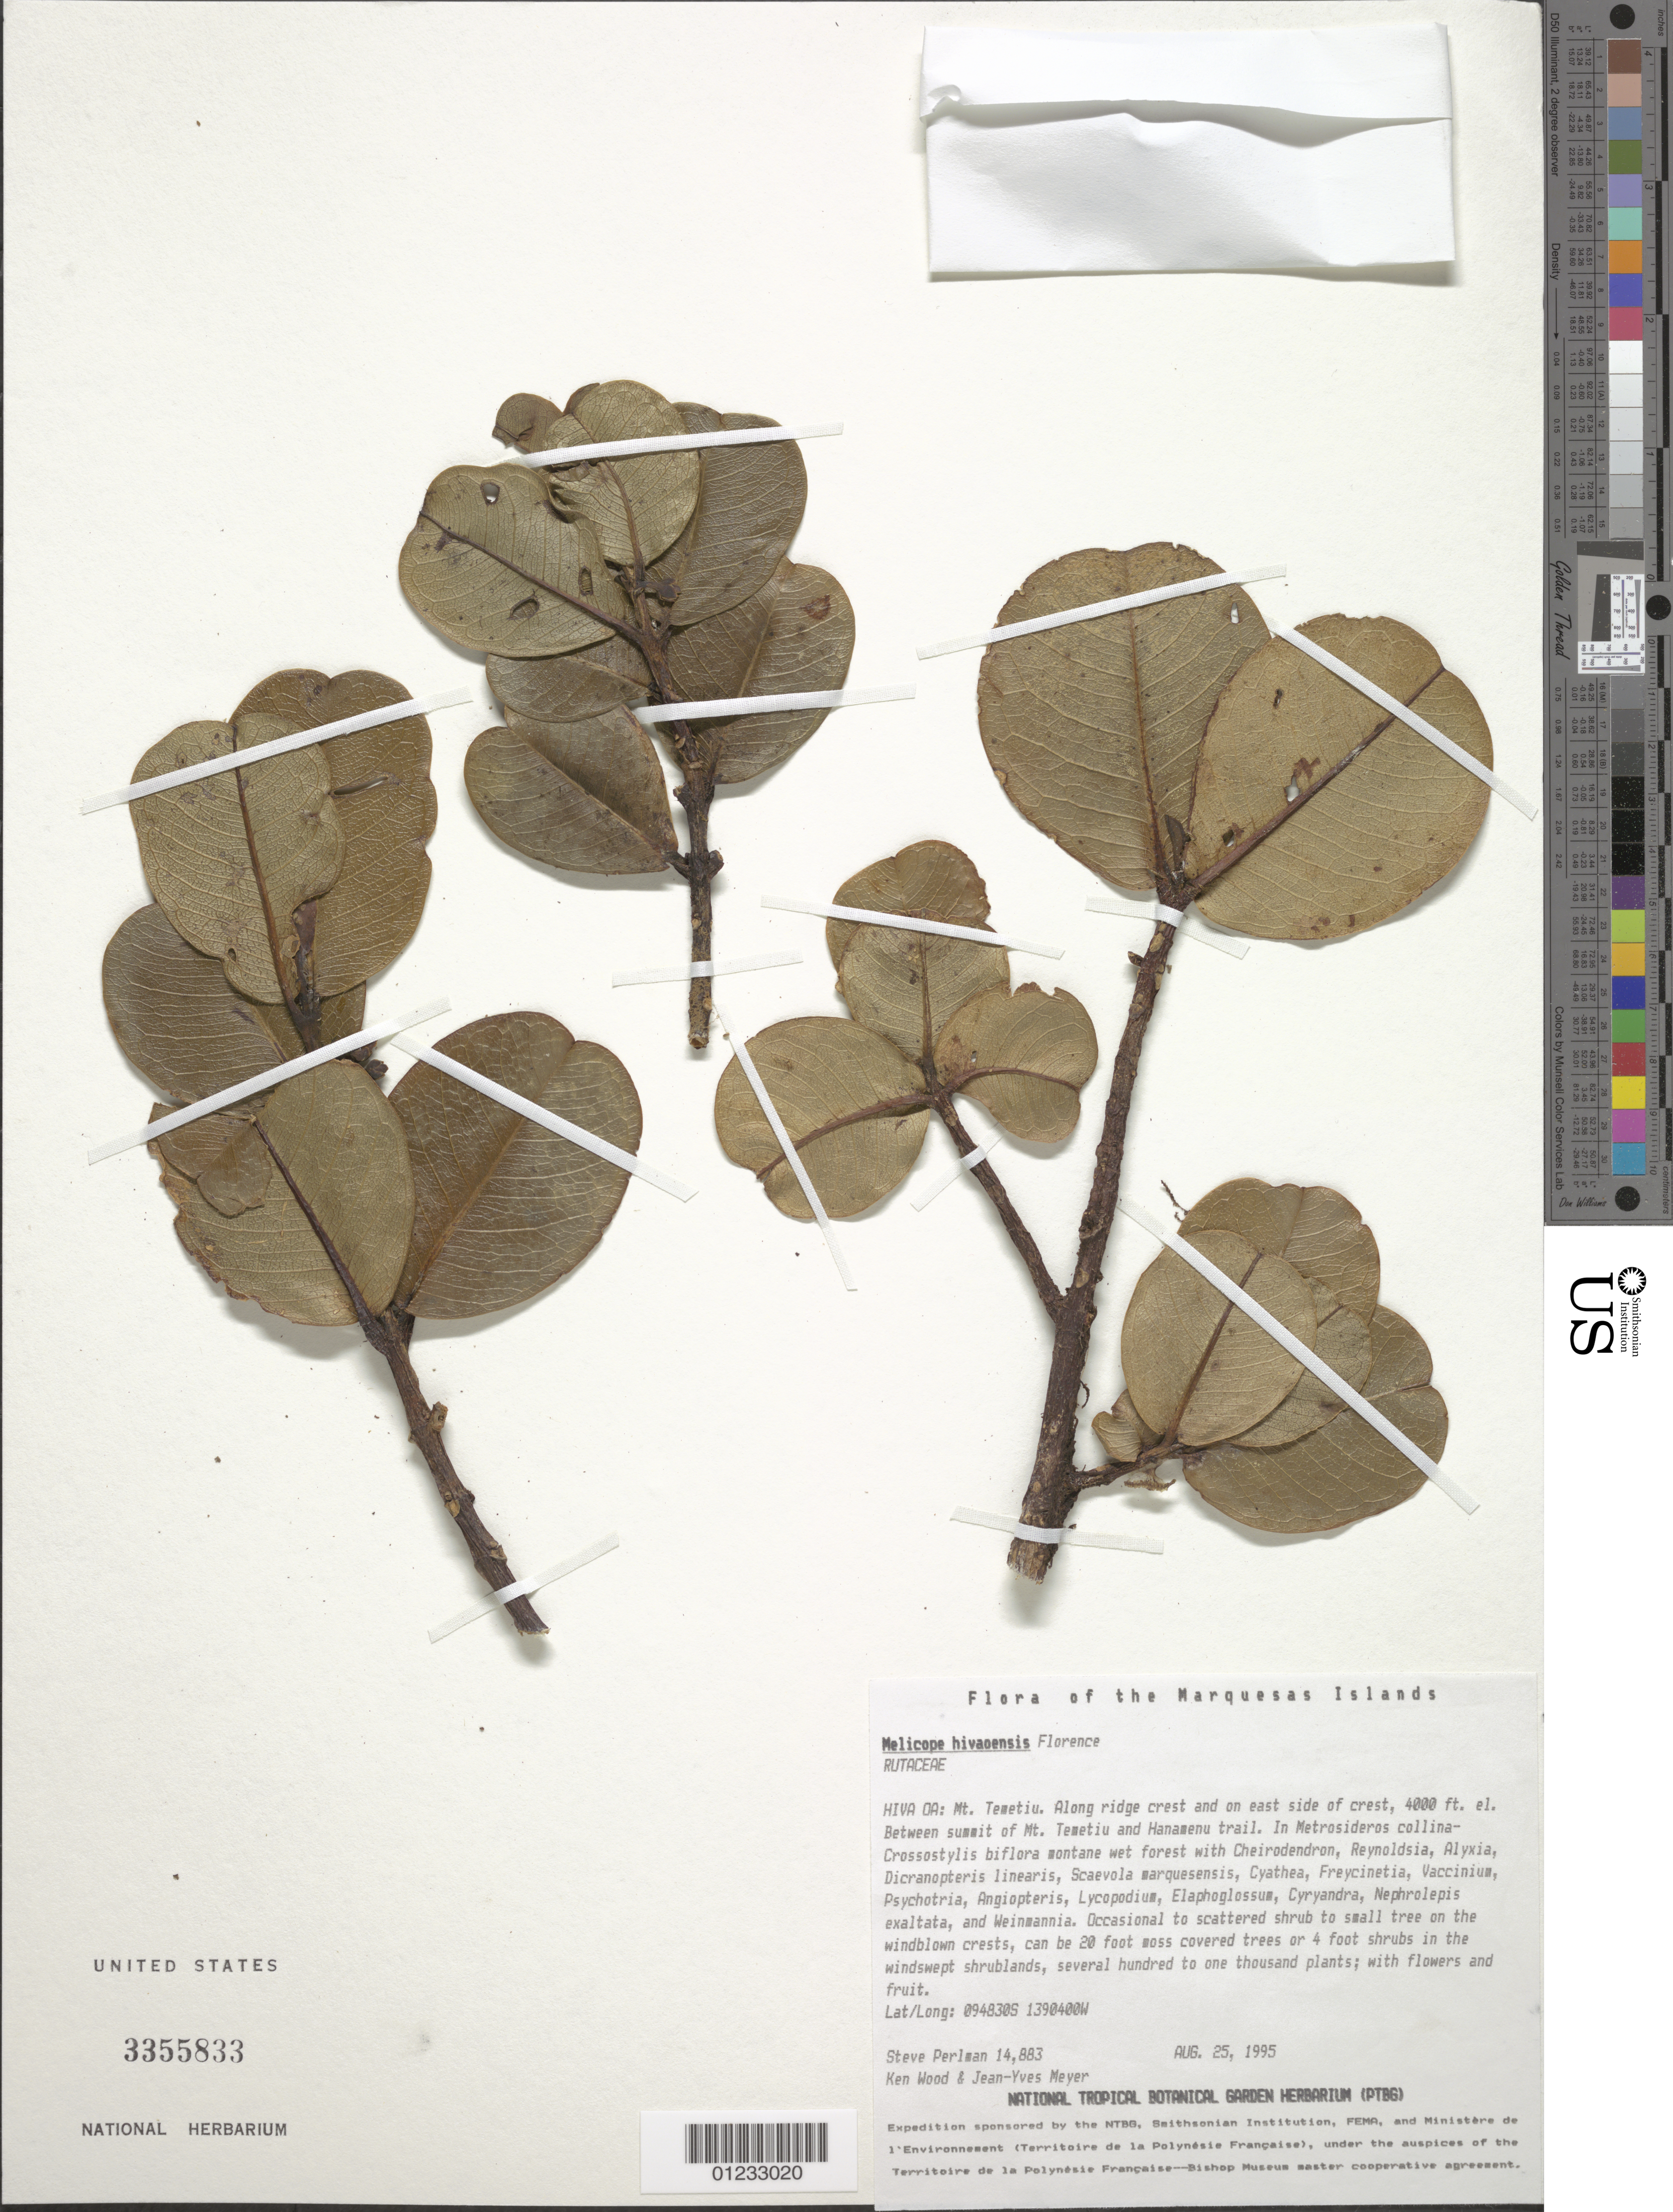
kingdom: Plantae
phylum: Tracheophyta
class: Magnoliopsida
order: Sapindales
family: Rutaceae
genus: Melicope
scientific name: Melicope hivaoaensis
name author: J. Florence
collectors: S. P. Perlman, K. R. Wood & J.-Y. Meyer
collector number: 14883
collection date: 1995-08-25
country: French Polynesia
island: Hiva Oa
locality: Mt. Temetiu, along ridge crest and on E side of crest, between summit of Mt. Temetiu and Hanamenu Trail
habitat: In Metrosideros collina - Crossostylis biflora montane wet forest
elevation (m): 1219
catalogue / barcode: US 3355833